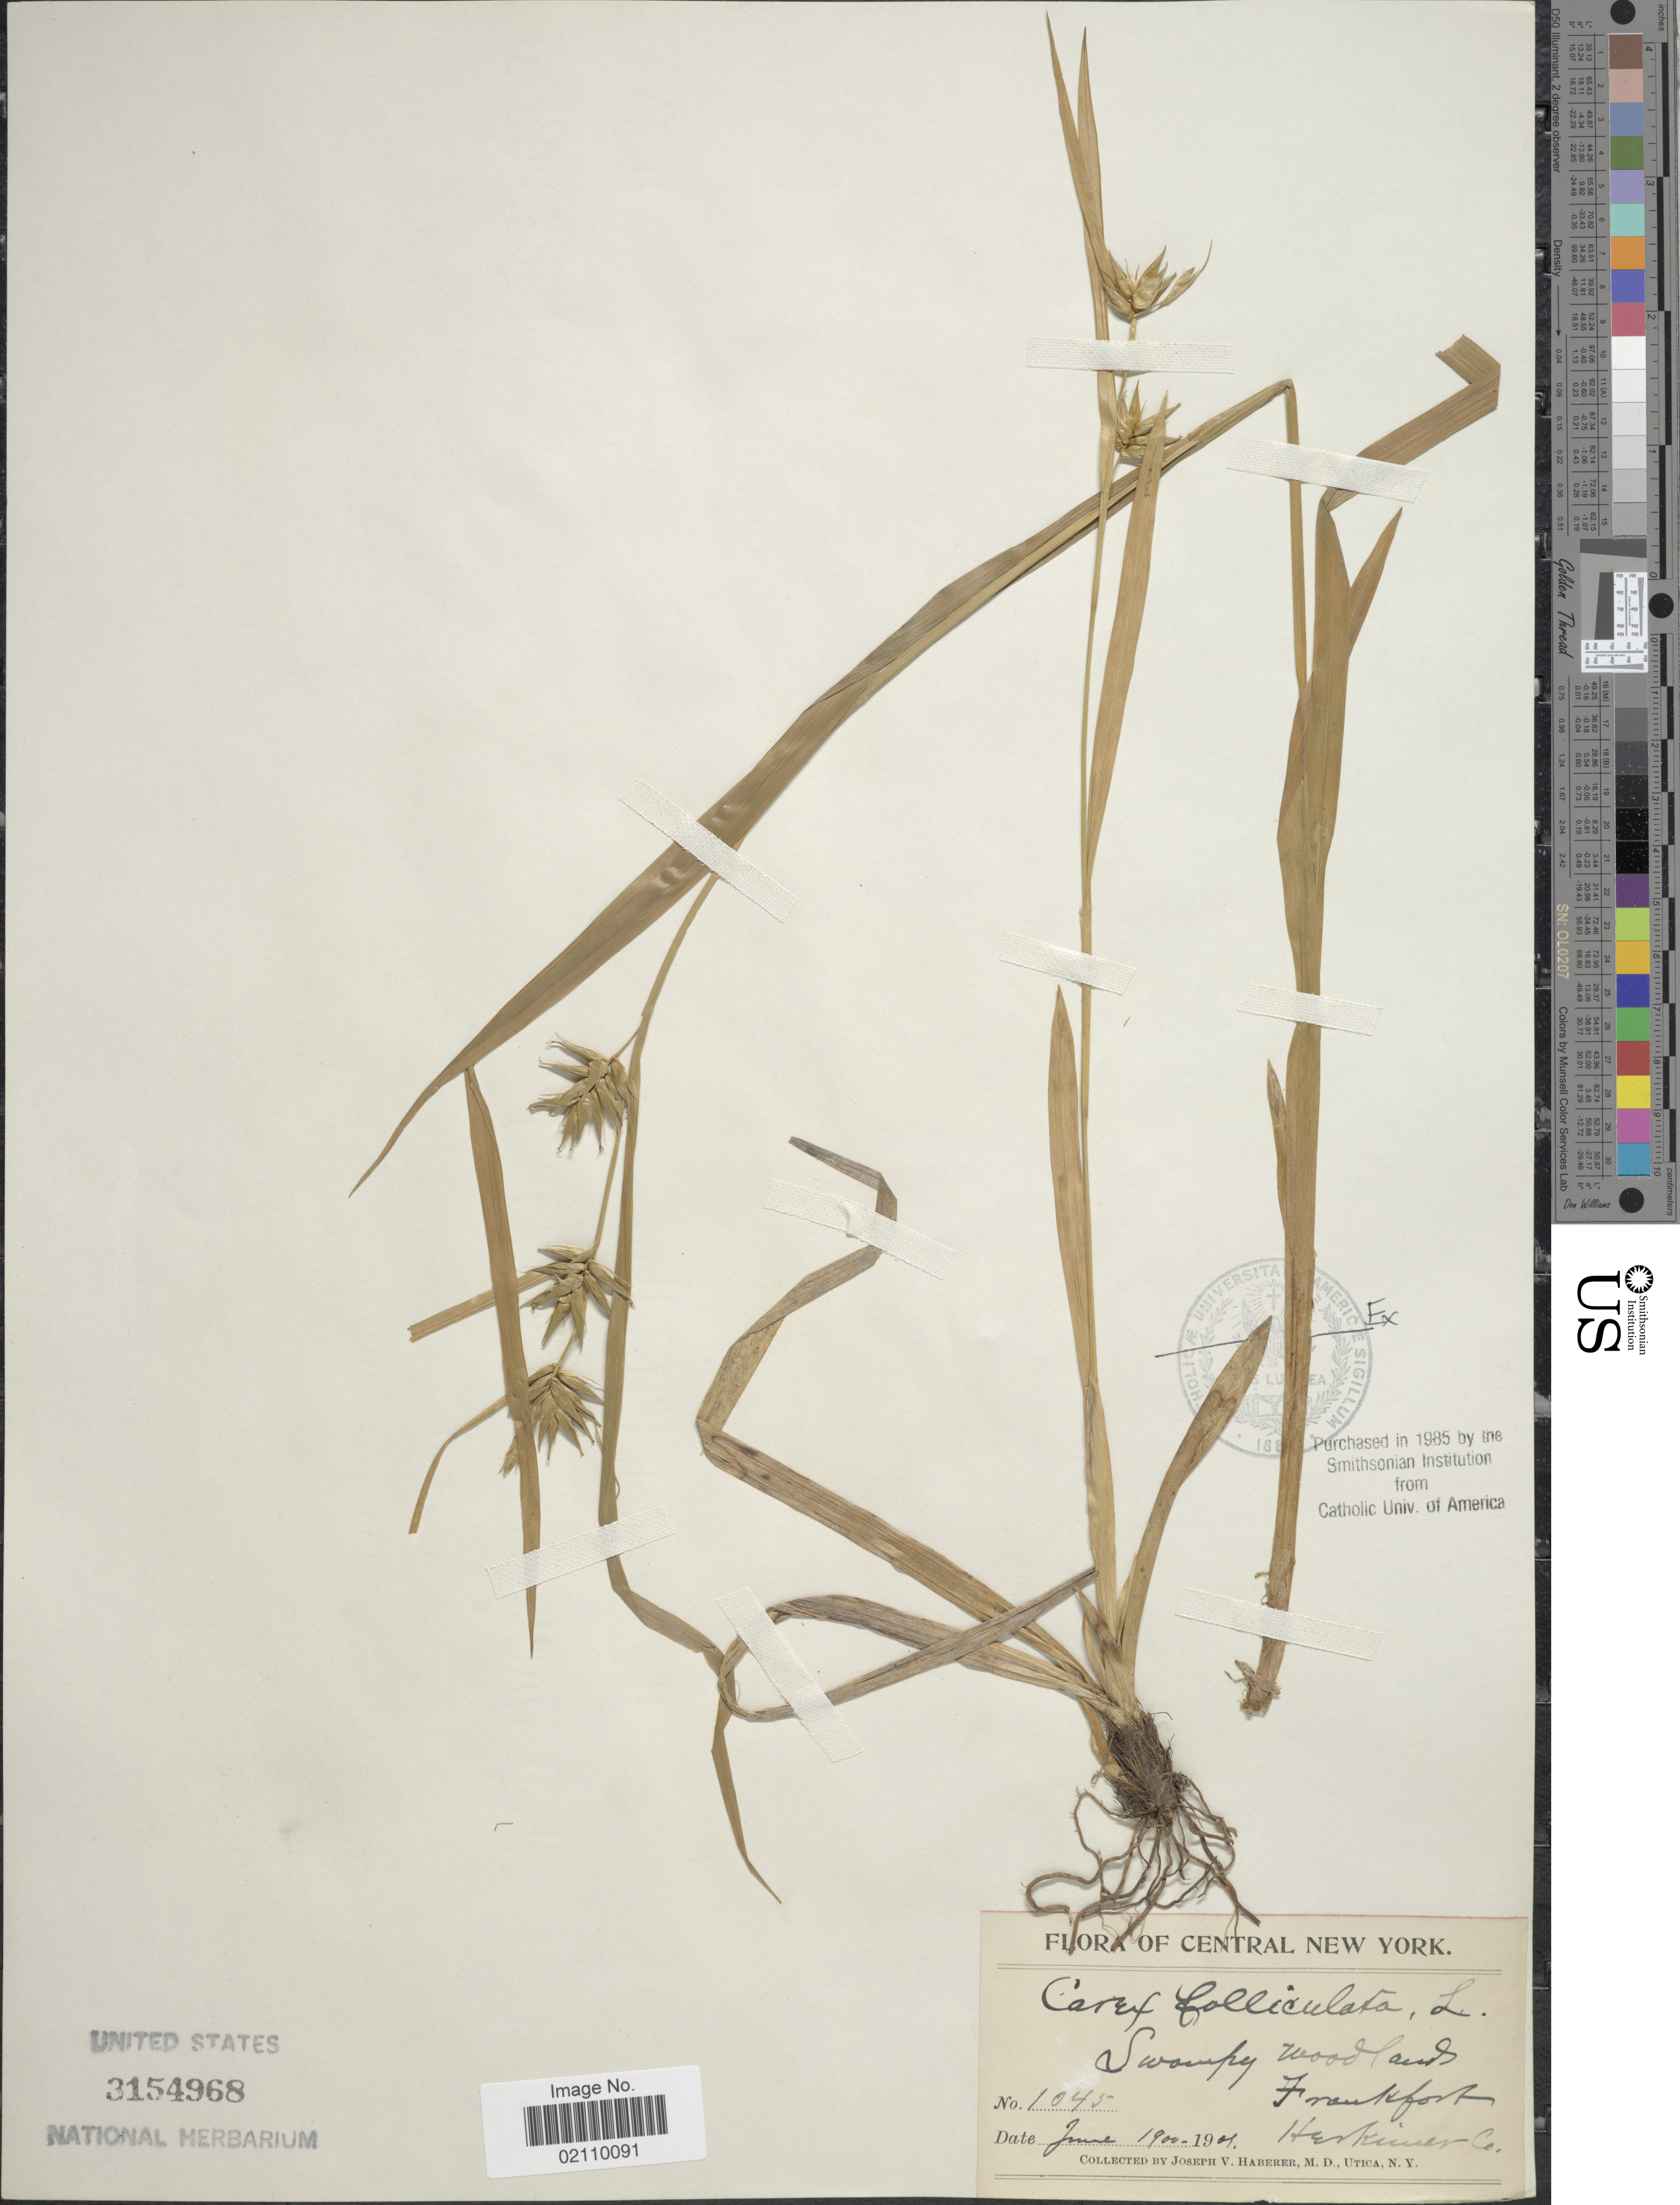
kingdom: Plantae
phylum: Tracheophyta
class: Liliopsida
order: Poales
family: Cyperaceae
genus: Carex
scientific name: Carex folliculata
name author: L.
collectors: J. Harberer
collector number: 1045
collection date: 1900-06/1901-06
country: United States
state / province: New York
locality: Central New York, Swampy woodlands, Frankfort, Herkimer Co.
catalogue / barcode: US 3154968